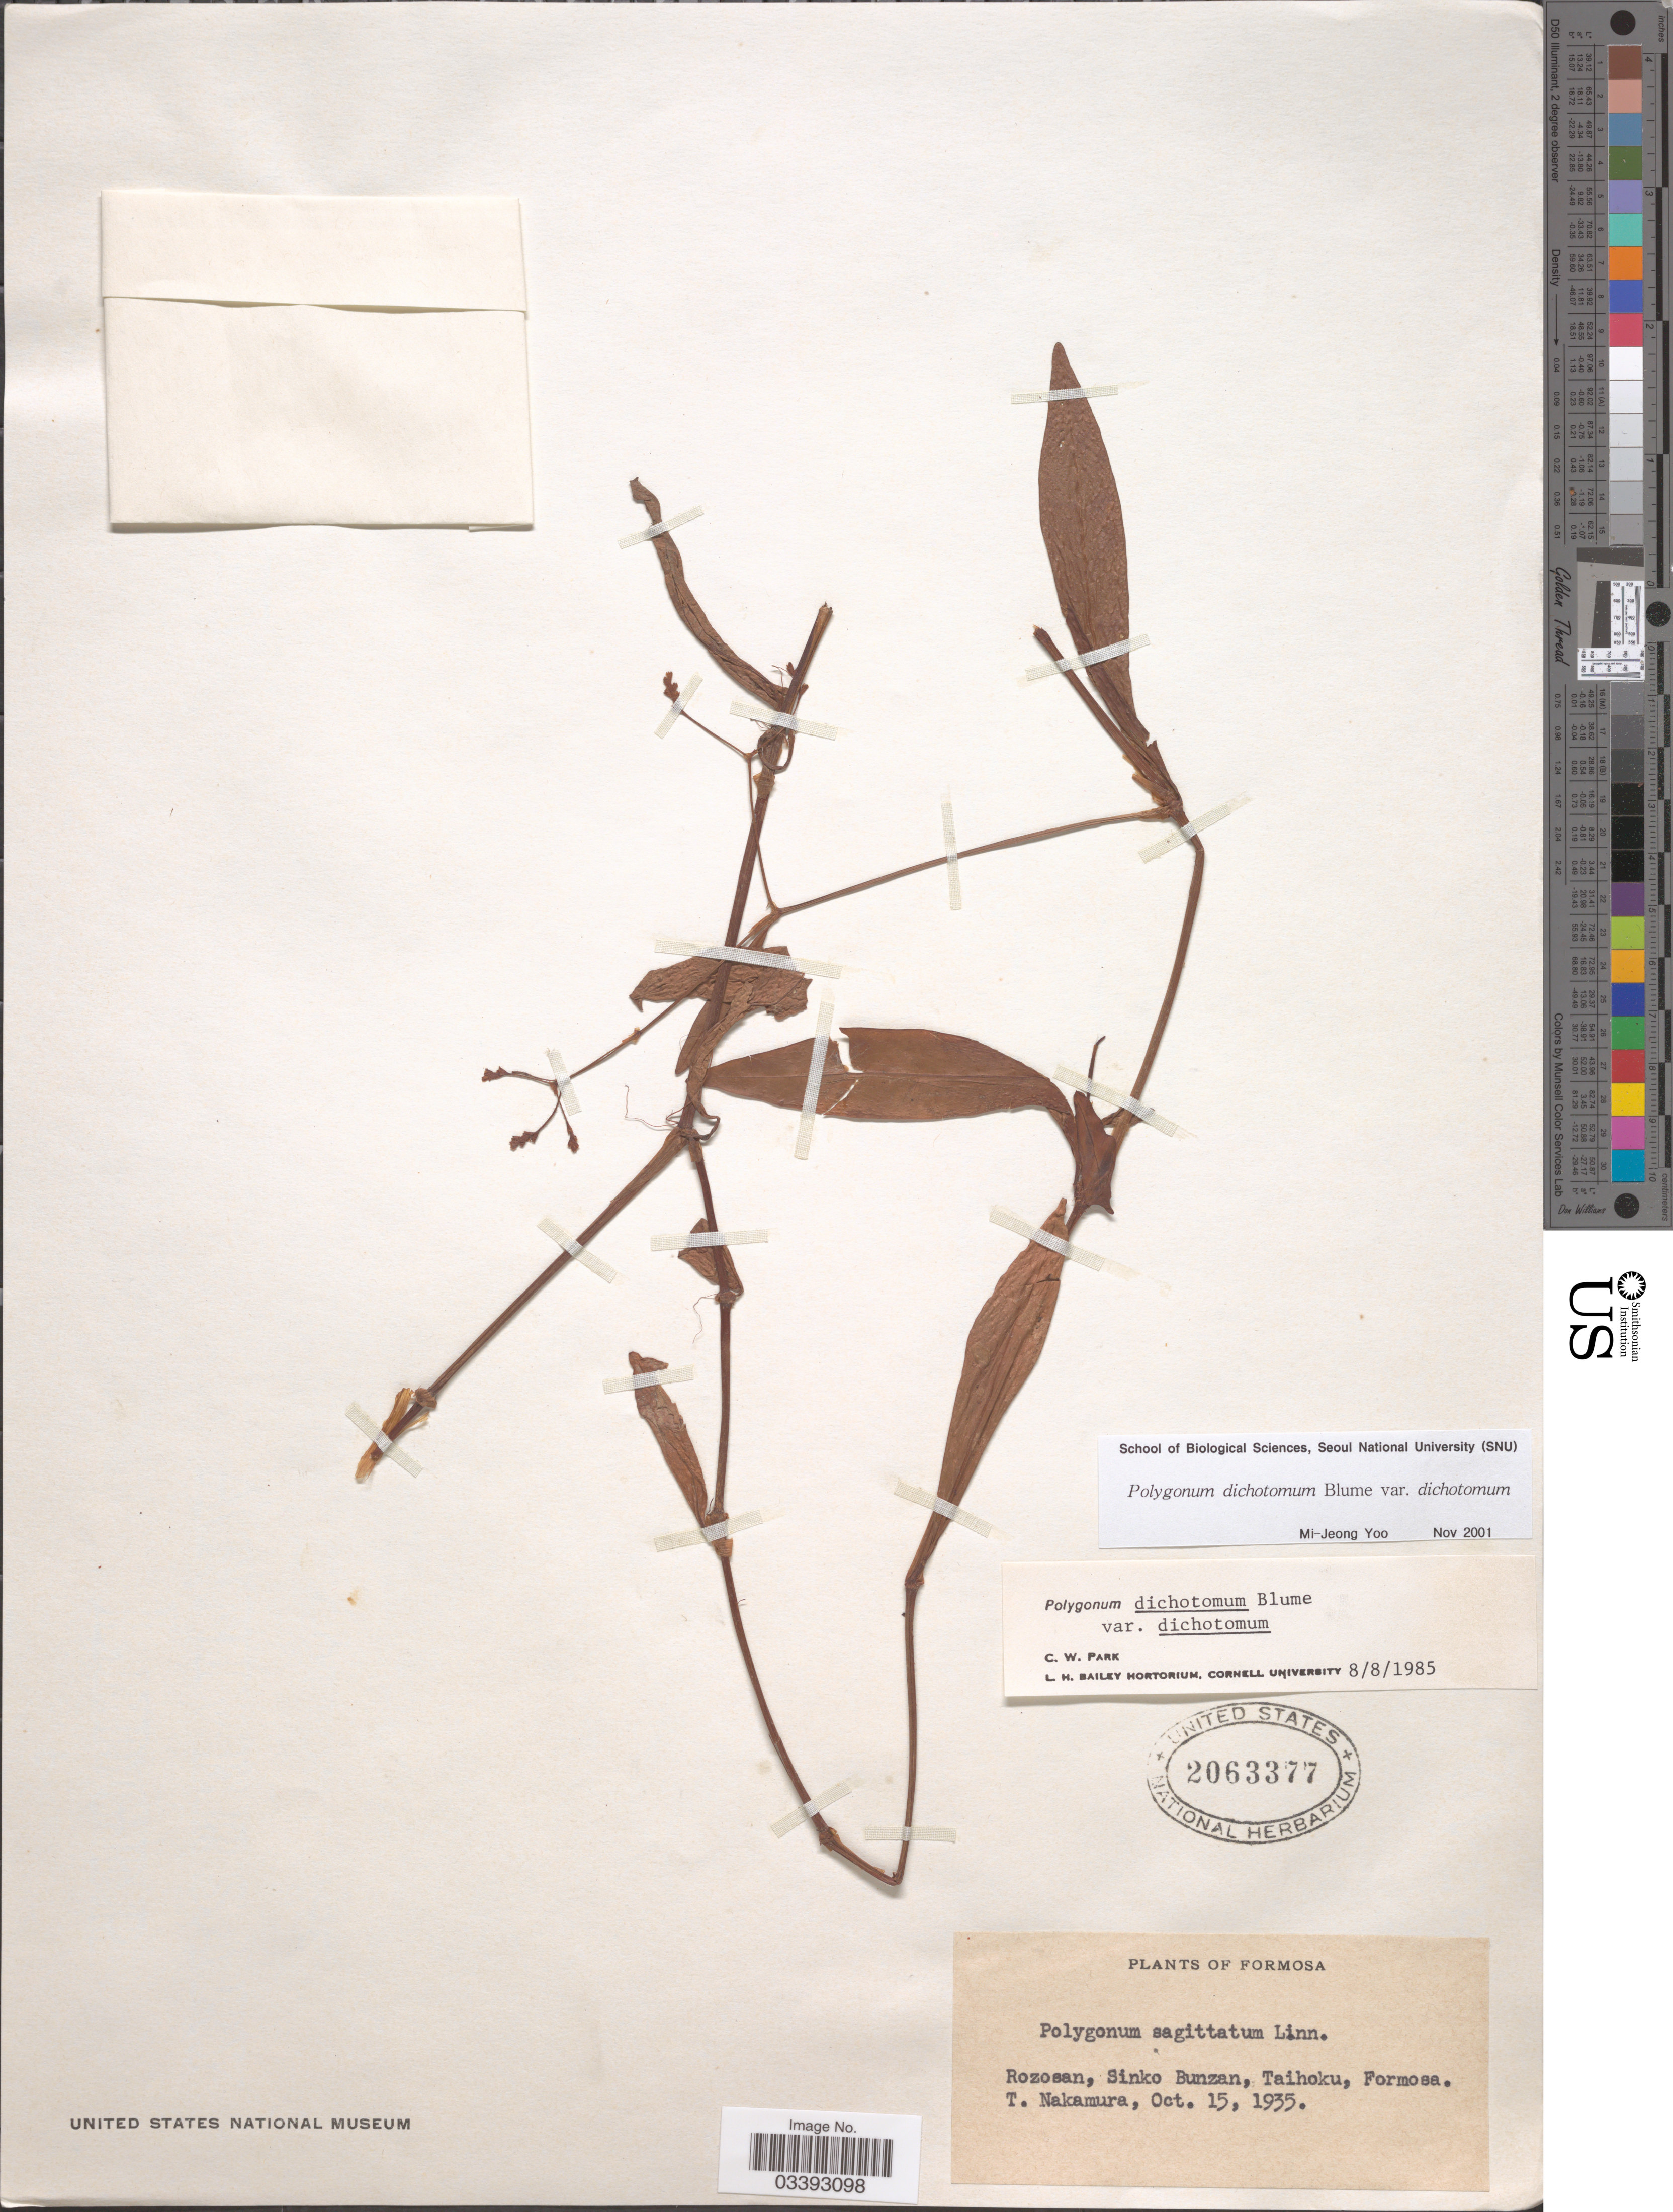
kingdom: Plantae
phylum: Tracheophyta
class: Magnoliopsida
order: Caryophyllales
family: Polygonaceae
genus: Persicaria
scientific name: Persicaria dichotoma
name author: (Blume) Masam.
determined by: Wagner, W. L., (BOT), Smithsonian Institution - National Museum of Natural History (UNITED STATES)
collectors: T. Nakamura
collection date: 1935-10-15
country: Taiwan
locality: Rozosan, Sinko Bunzan, Taihoku.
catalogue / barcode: US 2063377